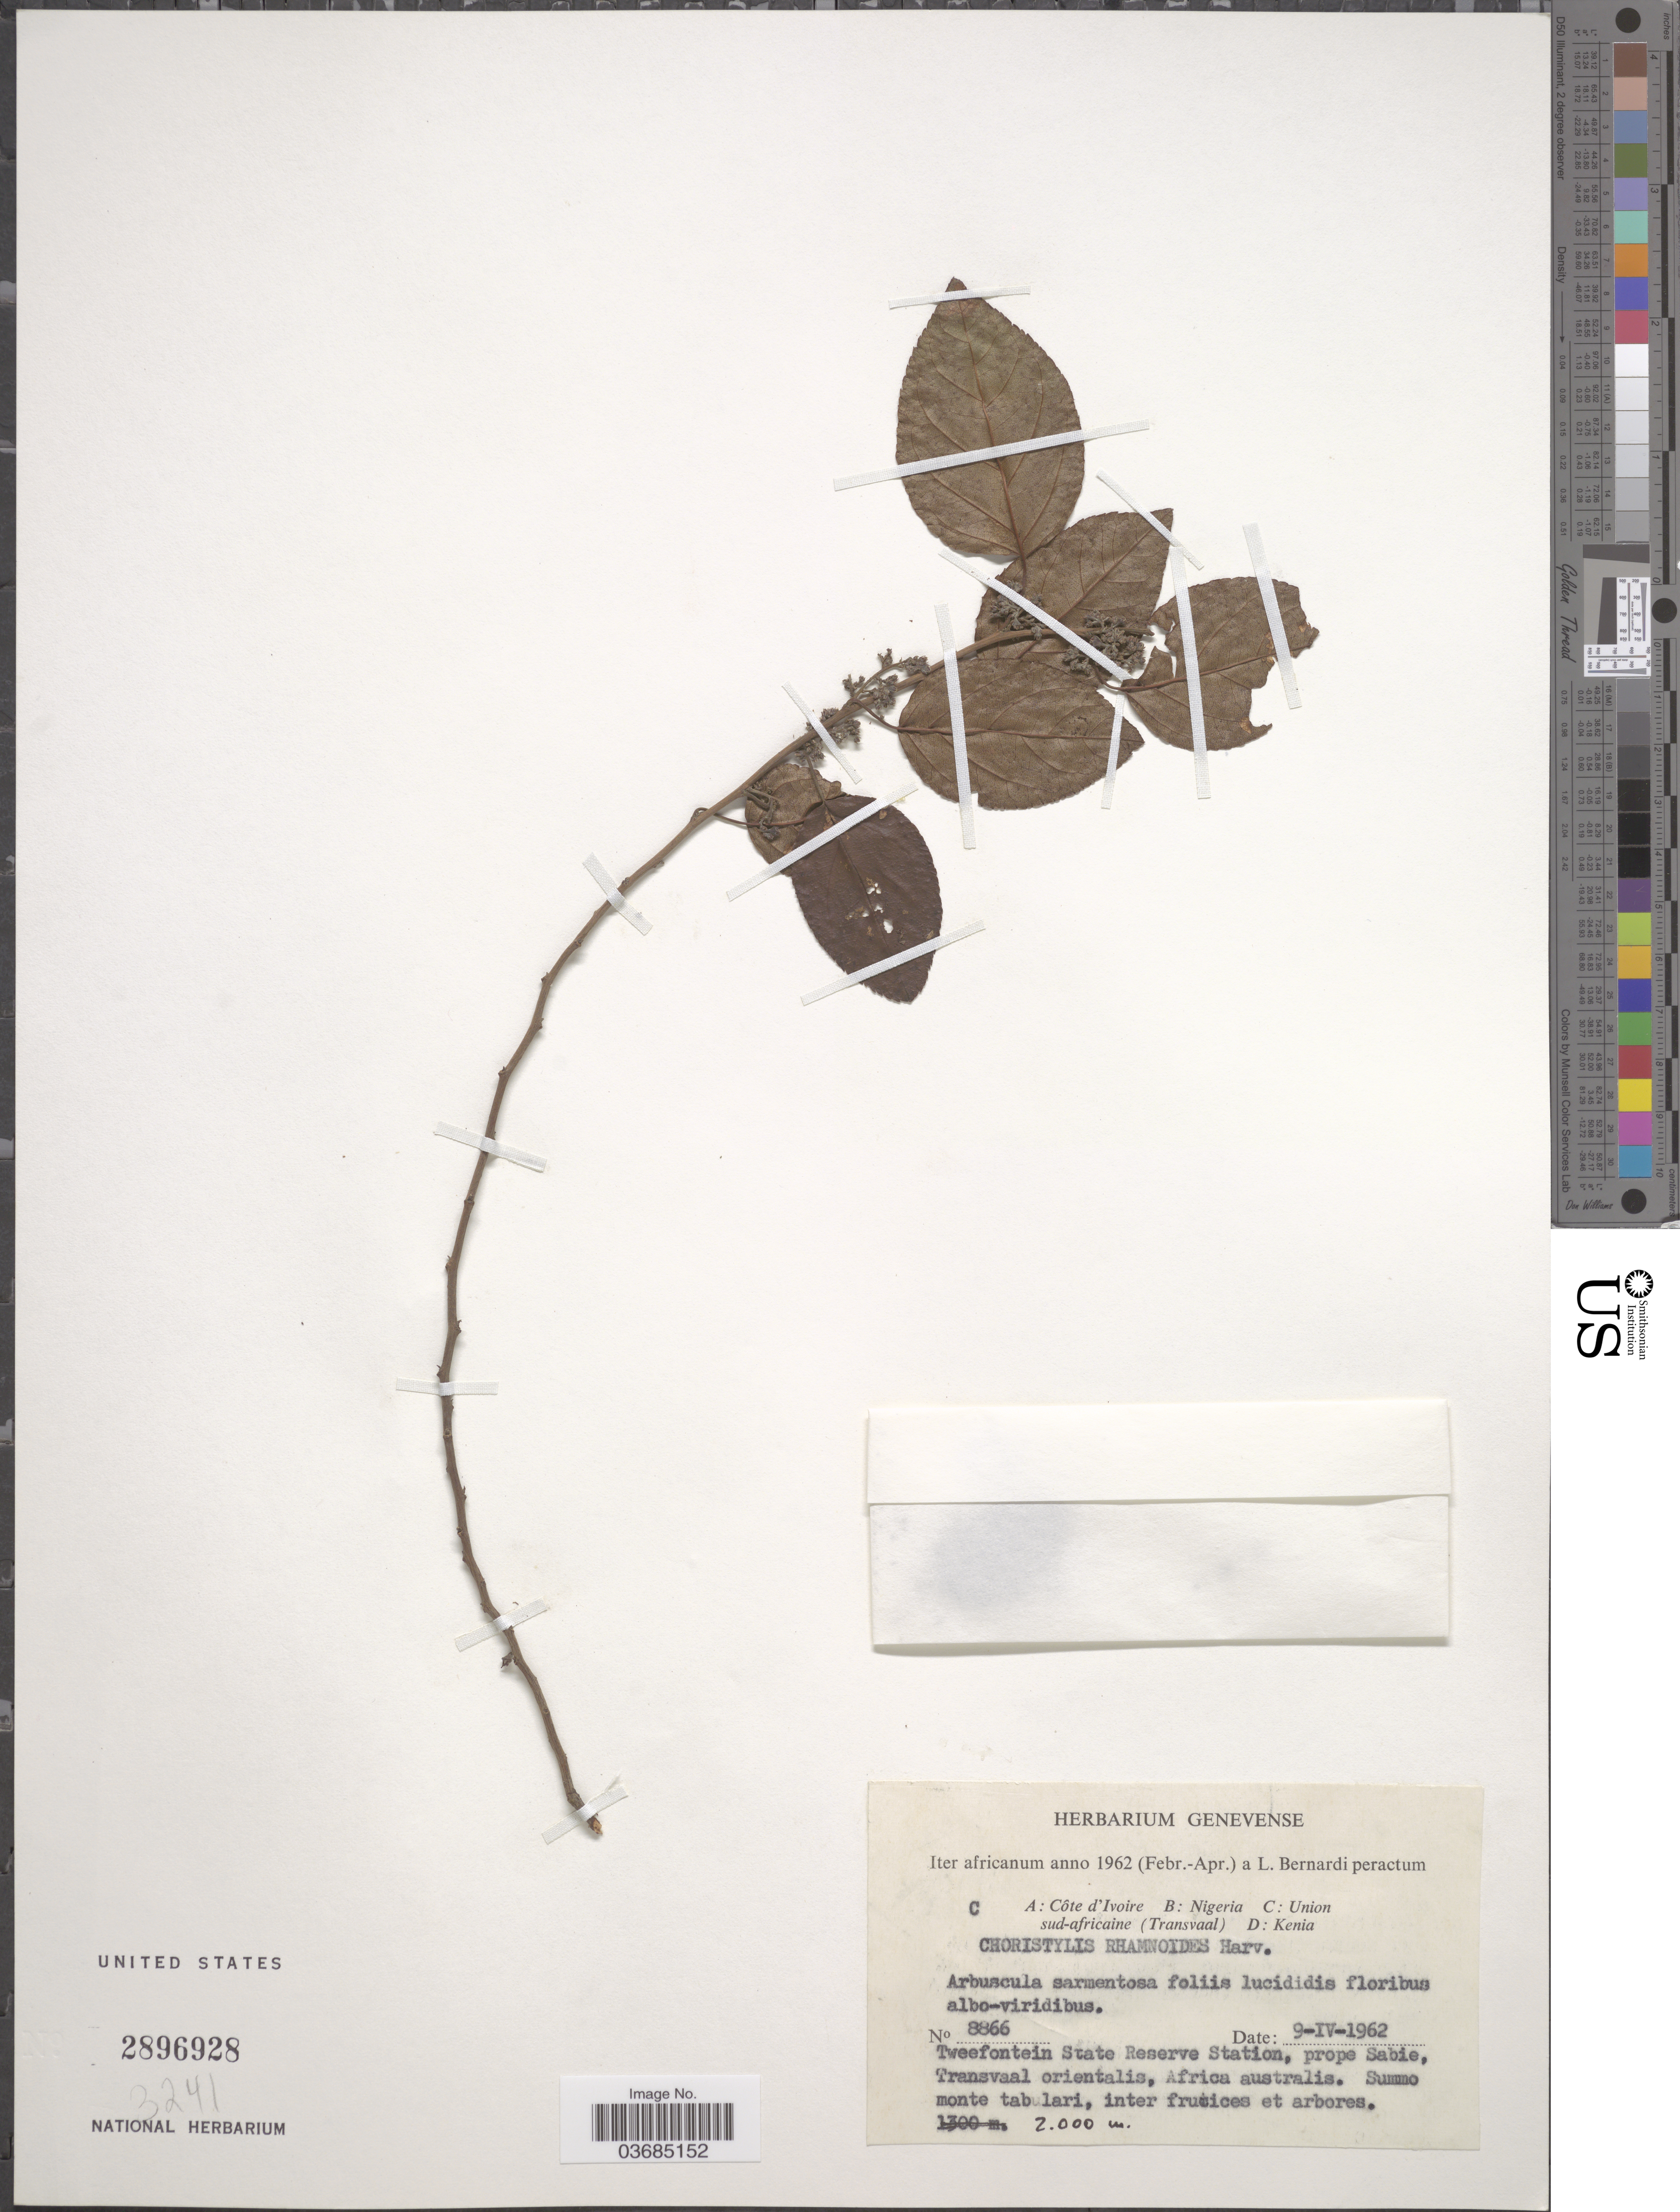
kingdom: Plantae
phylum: Tracheophyta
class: Magnoliopsida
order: Saxifragales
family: Iteaceae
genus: Itea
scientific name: Itea rhamnoides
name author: (Harv.) Kubitzki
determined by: Strong, Mark T., (BOT), Smithsonian Institution - National Museum of Natural History (UNITED STATES)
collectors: L. Bernardi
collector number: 8866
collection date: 1962-04-09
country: South Africa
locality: Iter africanum anno 1962 (Febr.-Apr.). Union. Tweefontein State Reserve Station, prope Sabie, Transvaal orientalis, Africa ausralis. Summo monte tab lari, inter frucices et arbores.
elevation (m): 2000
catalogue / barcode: US 2896928